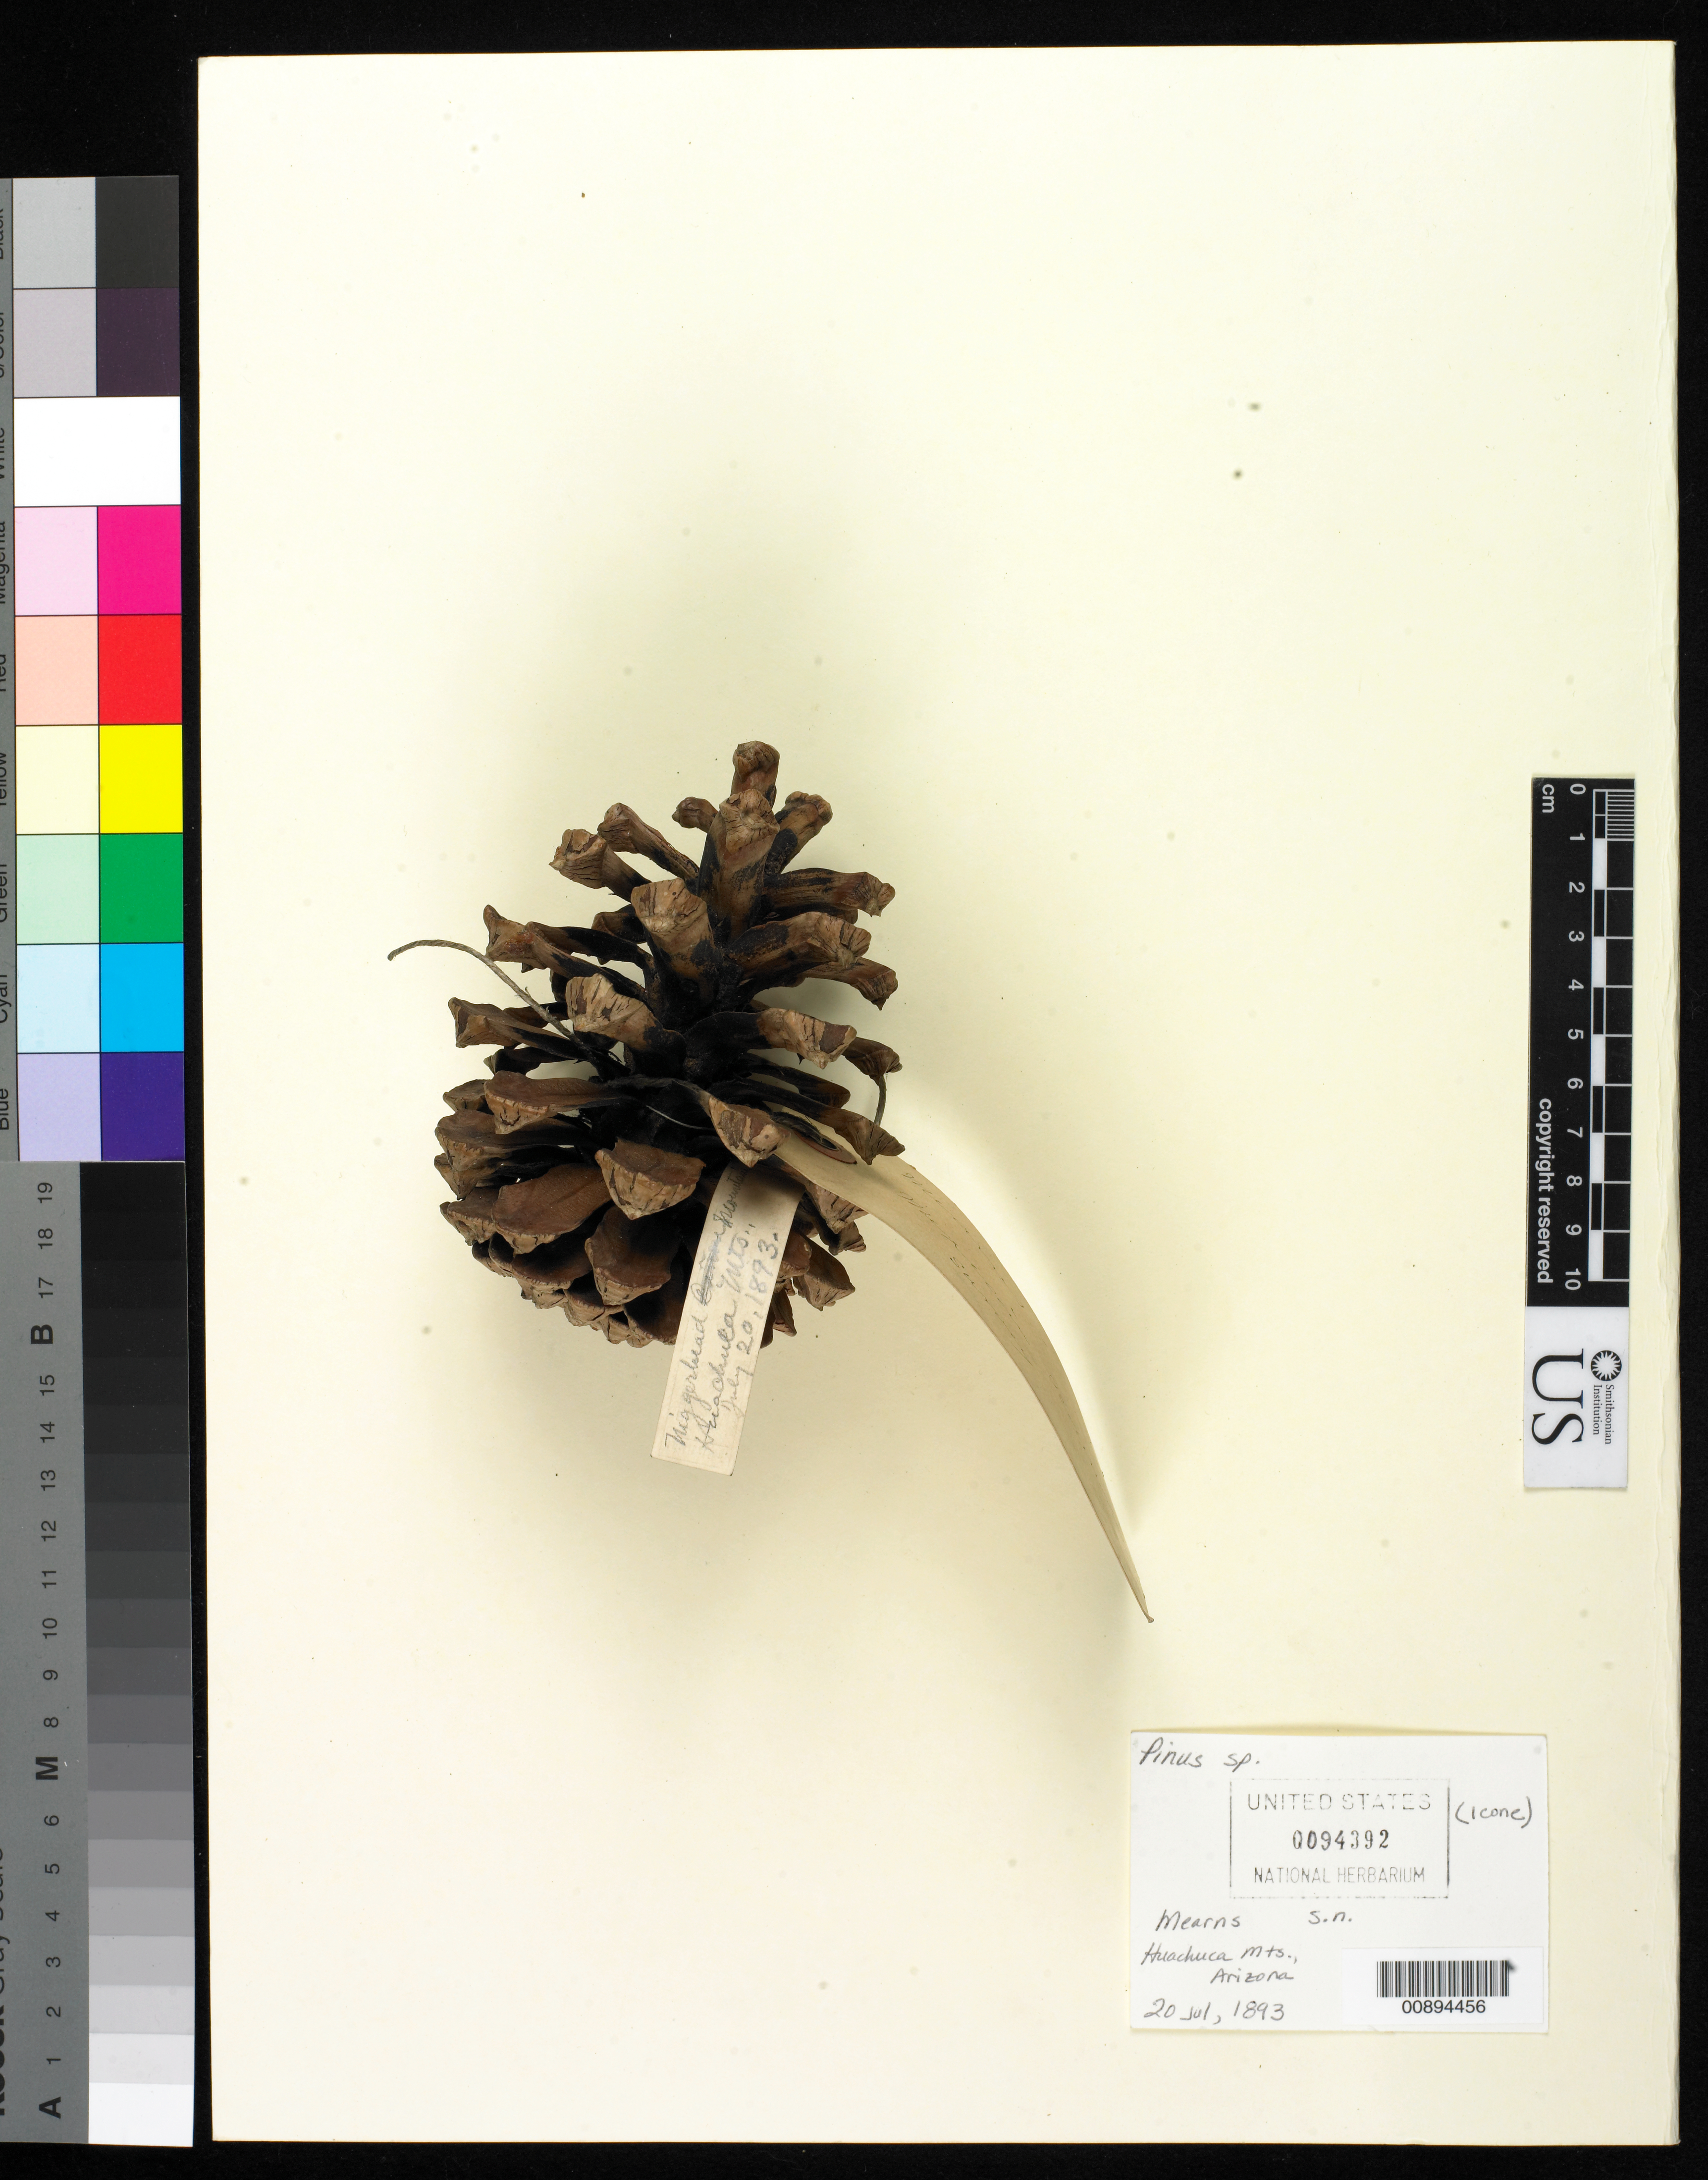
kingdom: Plantae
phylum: Tracheophyta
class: Pinopsida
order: Pinales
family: Pinaceae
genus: Pinus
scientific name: Pinus sp.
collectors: E. A. Mearns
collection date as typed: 20 Jul 1893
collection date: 1893-07-20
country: United States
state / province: Arizona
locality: Niggerhead Mountains. Huachuca Mts.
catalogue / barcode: US 94392